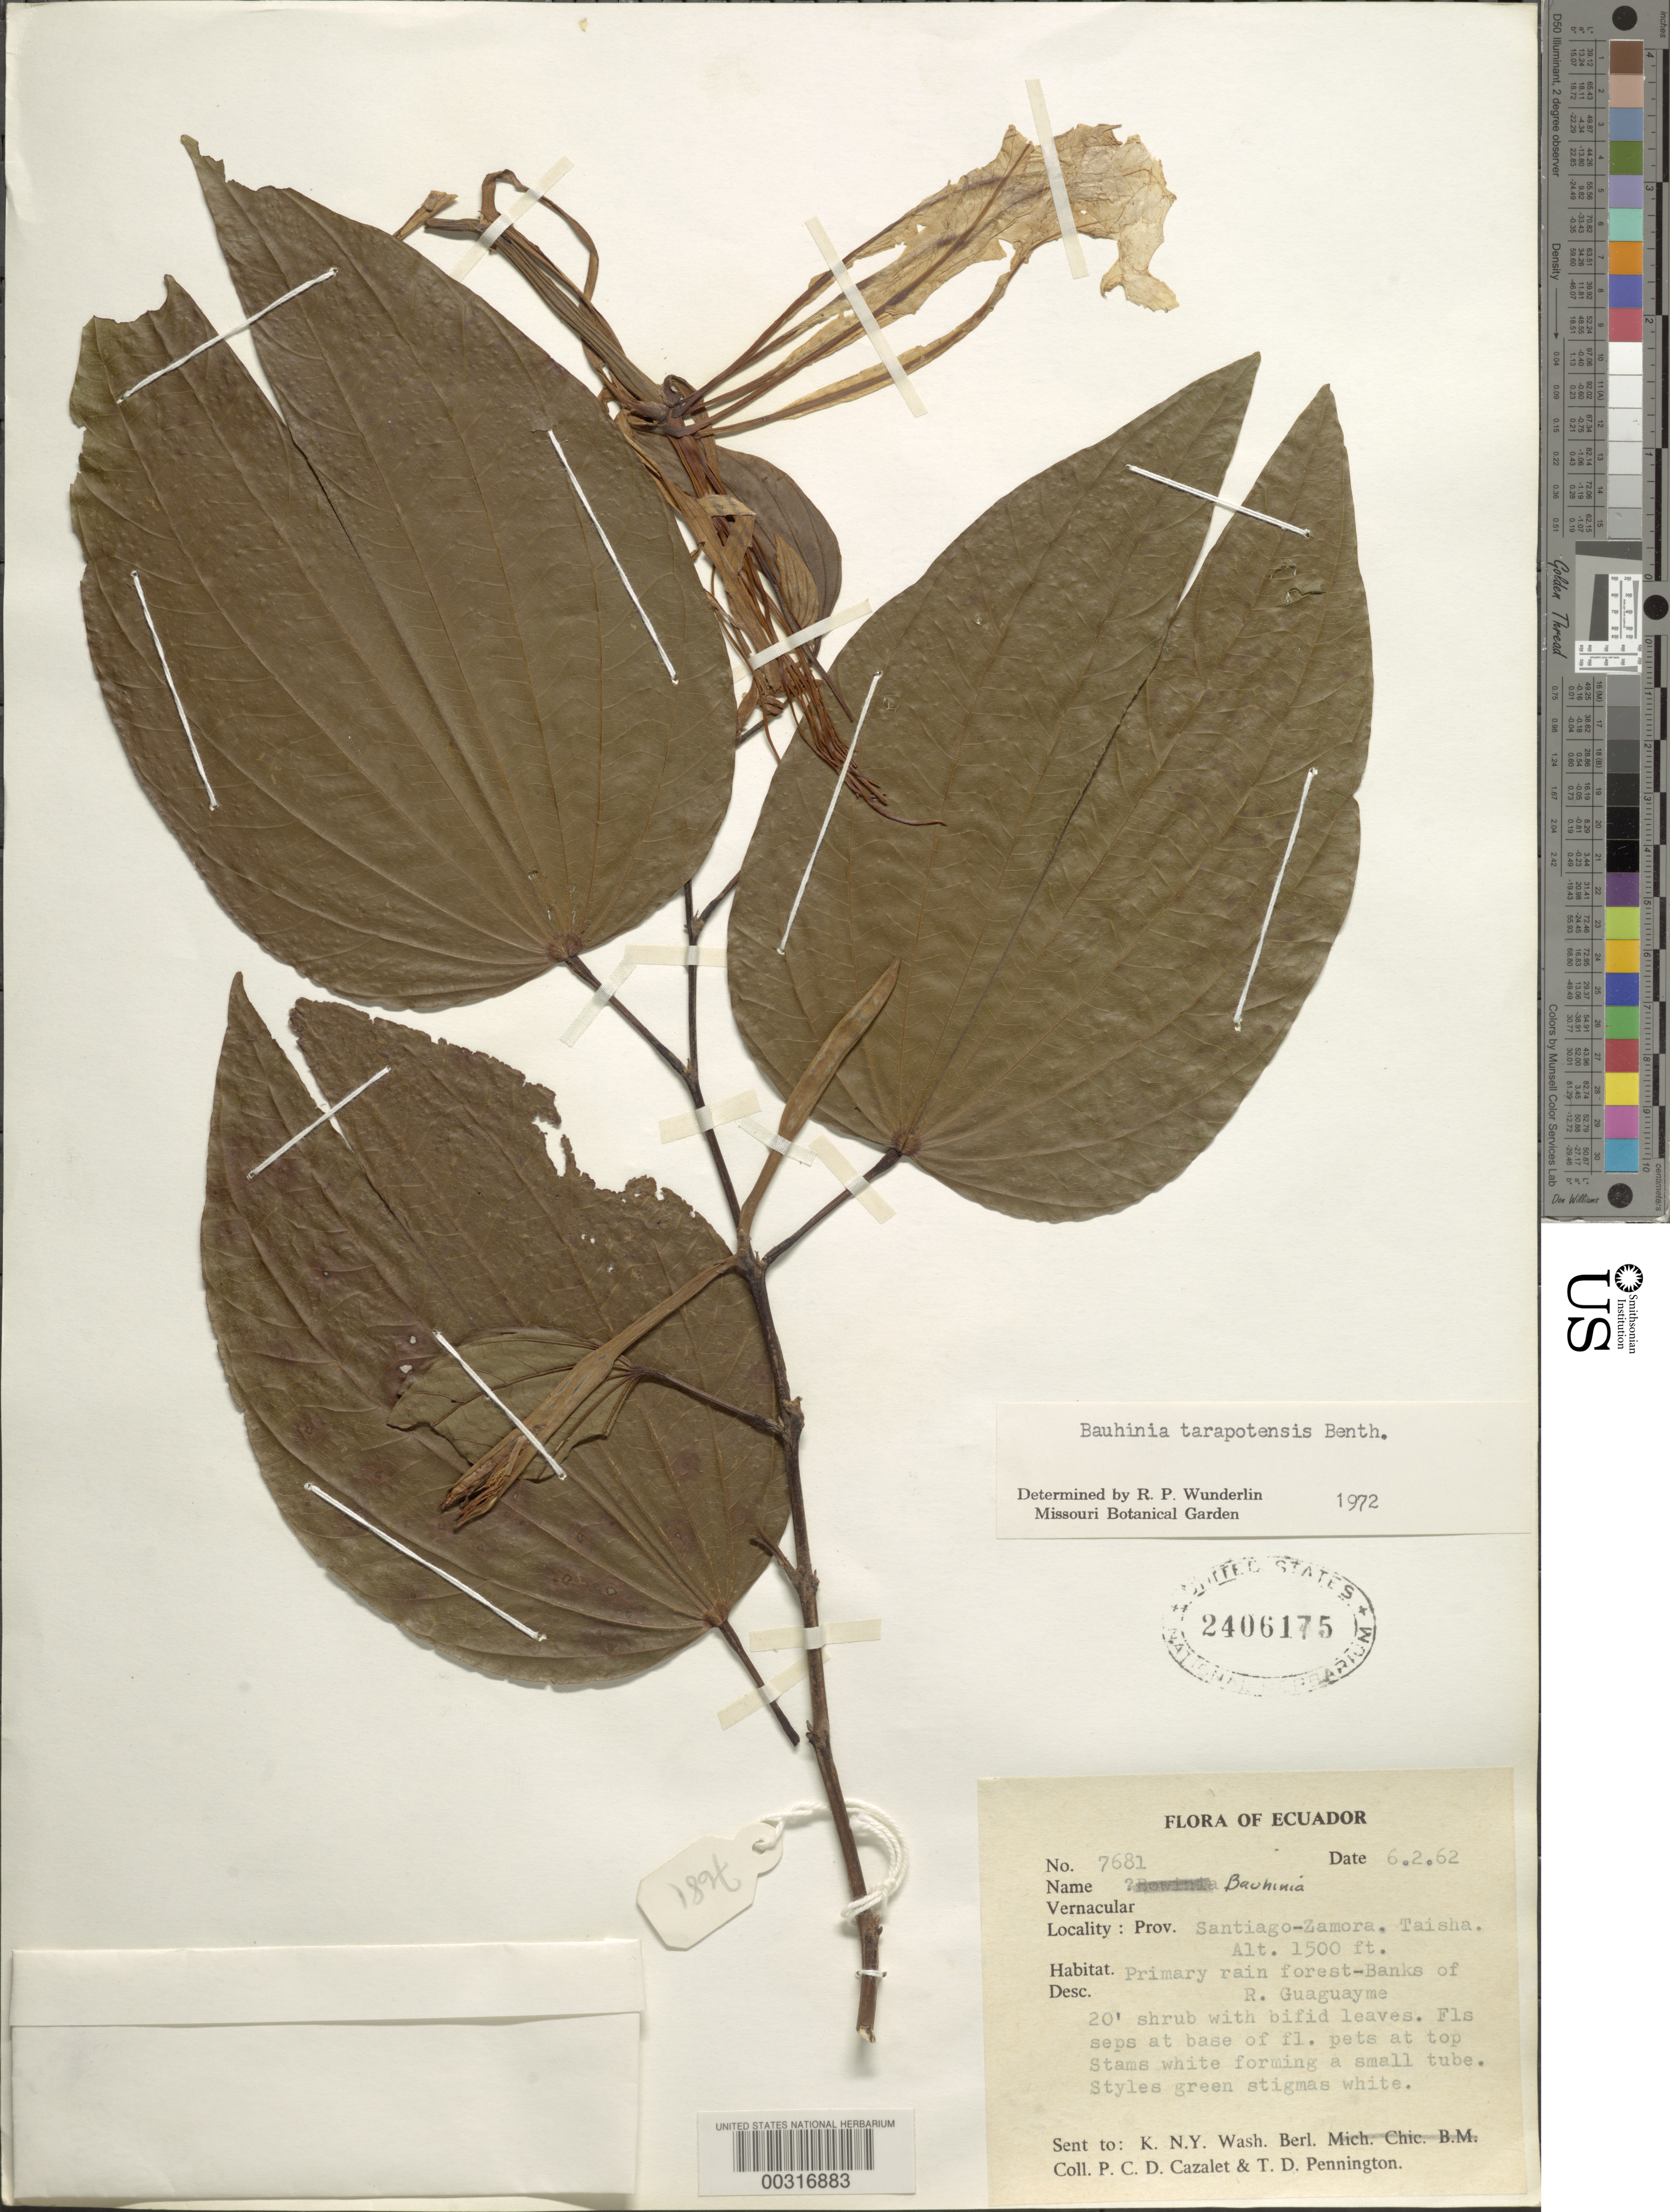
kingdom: Plantae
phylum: Tracheophyta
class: Magnoliopsida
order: Fabales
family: Fabaceae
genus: Bauhinia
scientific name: Bauhinia tarapotensis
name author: Benth.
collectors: P. Cazalet & T. D. Pennington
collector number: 7681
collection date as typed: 06 Feb 1962 or 02 Jun 1962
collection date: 1962-02-06 or 1962-06-02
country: Ecuador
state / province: Morona-Santiago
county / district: Taisha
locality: Taisha, banks of Rio guaguayme; Santiago-Zamora Prov.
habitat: Primary rain forest; river bank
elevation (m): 457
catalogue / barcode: US 2406175